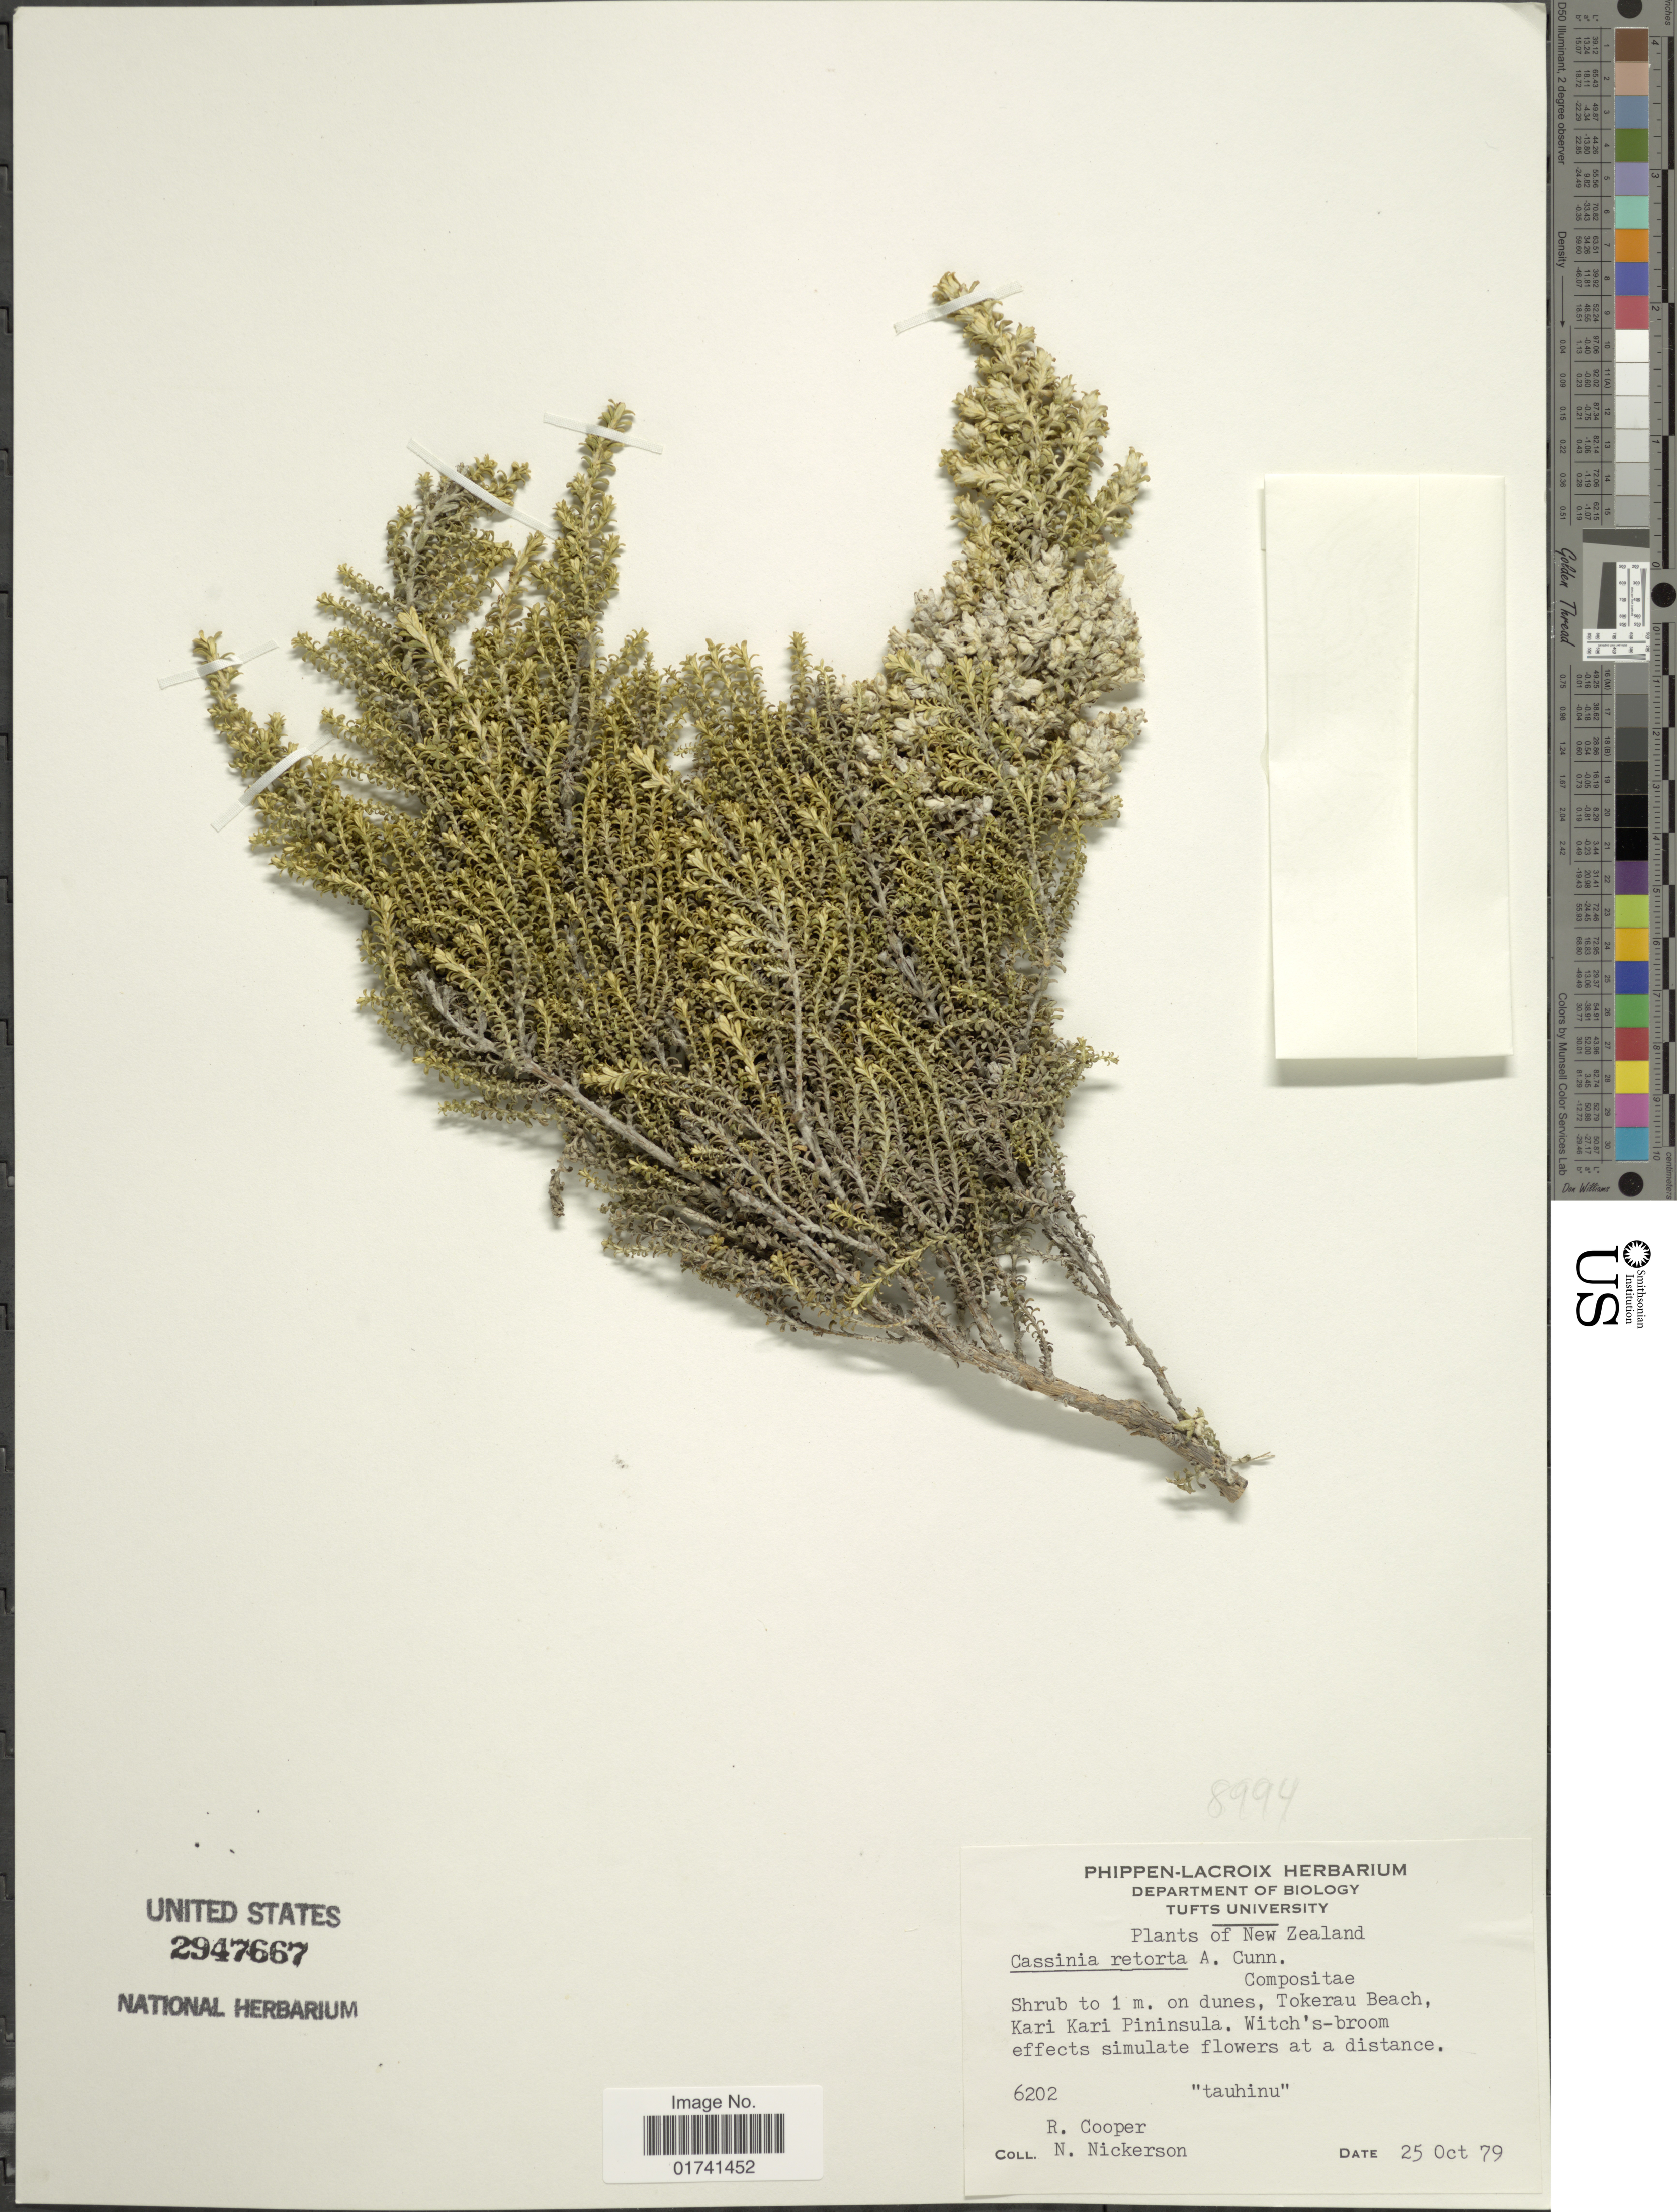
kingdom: Plantae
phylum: Tracheophyta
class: Magnoliopsida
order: Asterales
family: Asteraceae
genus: Cassinia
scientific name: Cassinia retorta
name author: A. Cunn. & DC.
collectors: R. Cooper & N. Nickerson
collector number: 6202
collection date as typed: Transcribed d/m/y: 25/10/79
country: New Zealand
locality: Tokerau Beach, Kari Kari Pininsula, Witch's-broom effects simulate flowers at a distance, "tauhinu".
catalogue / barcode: US 2947667